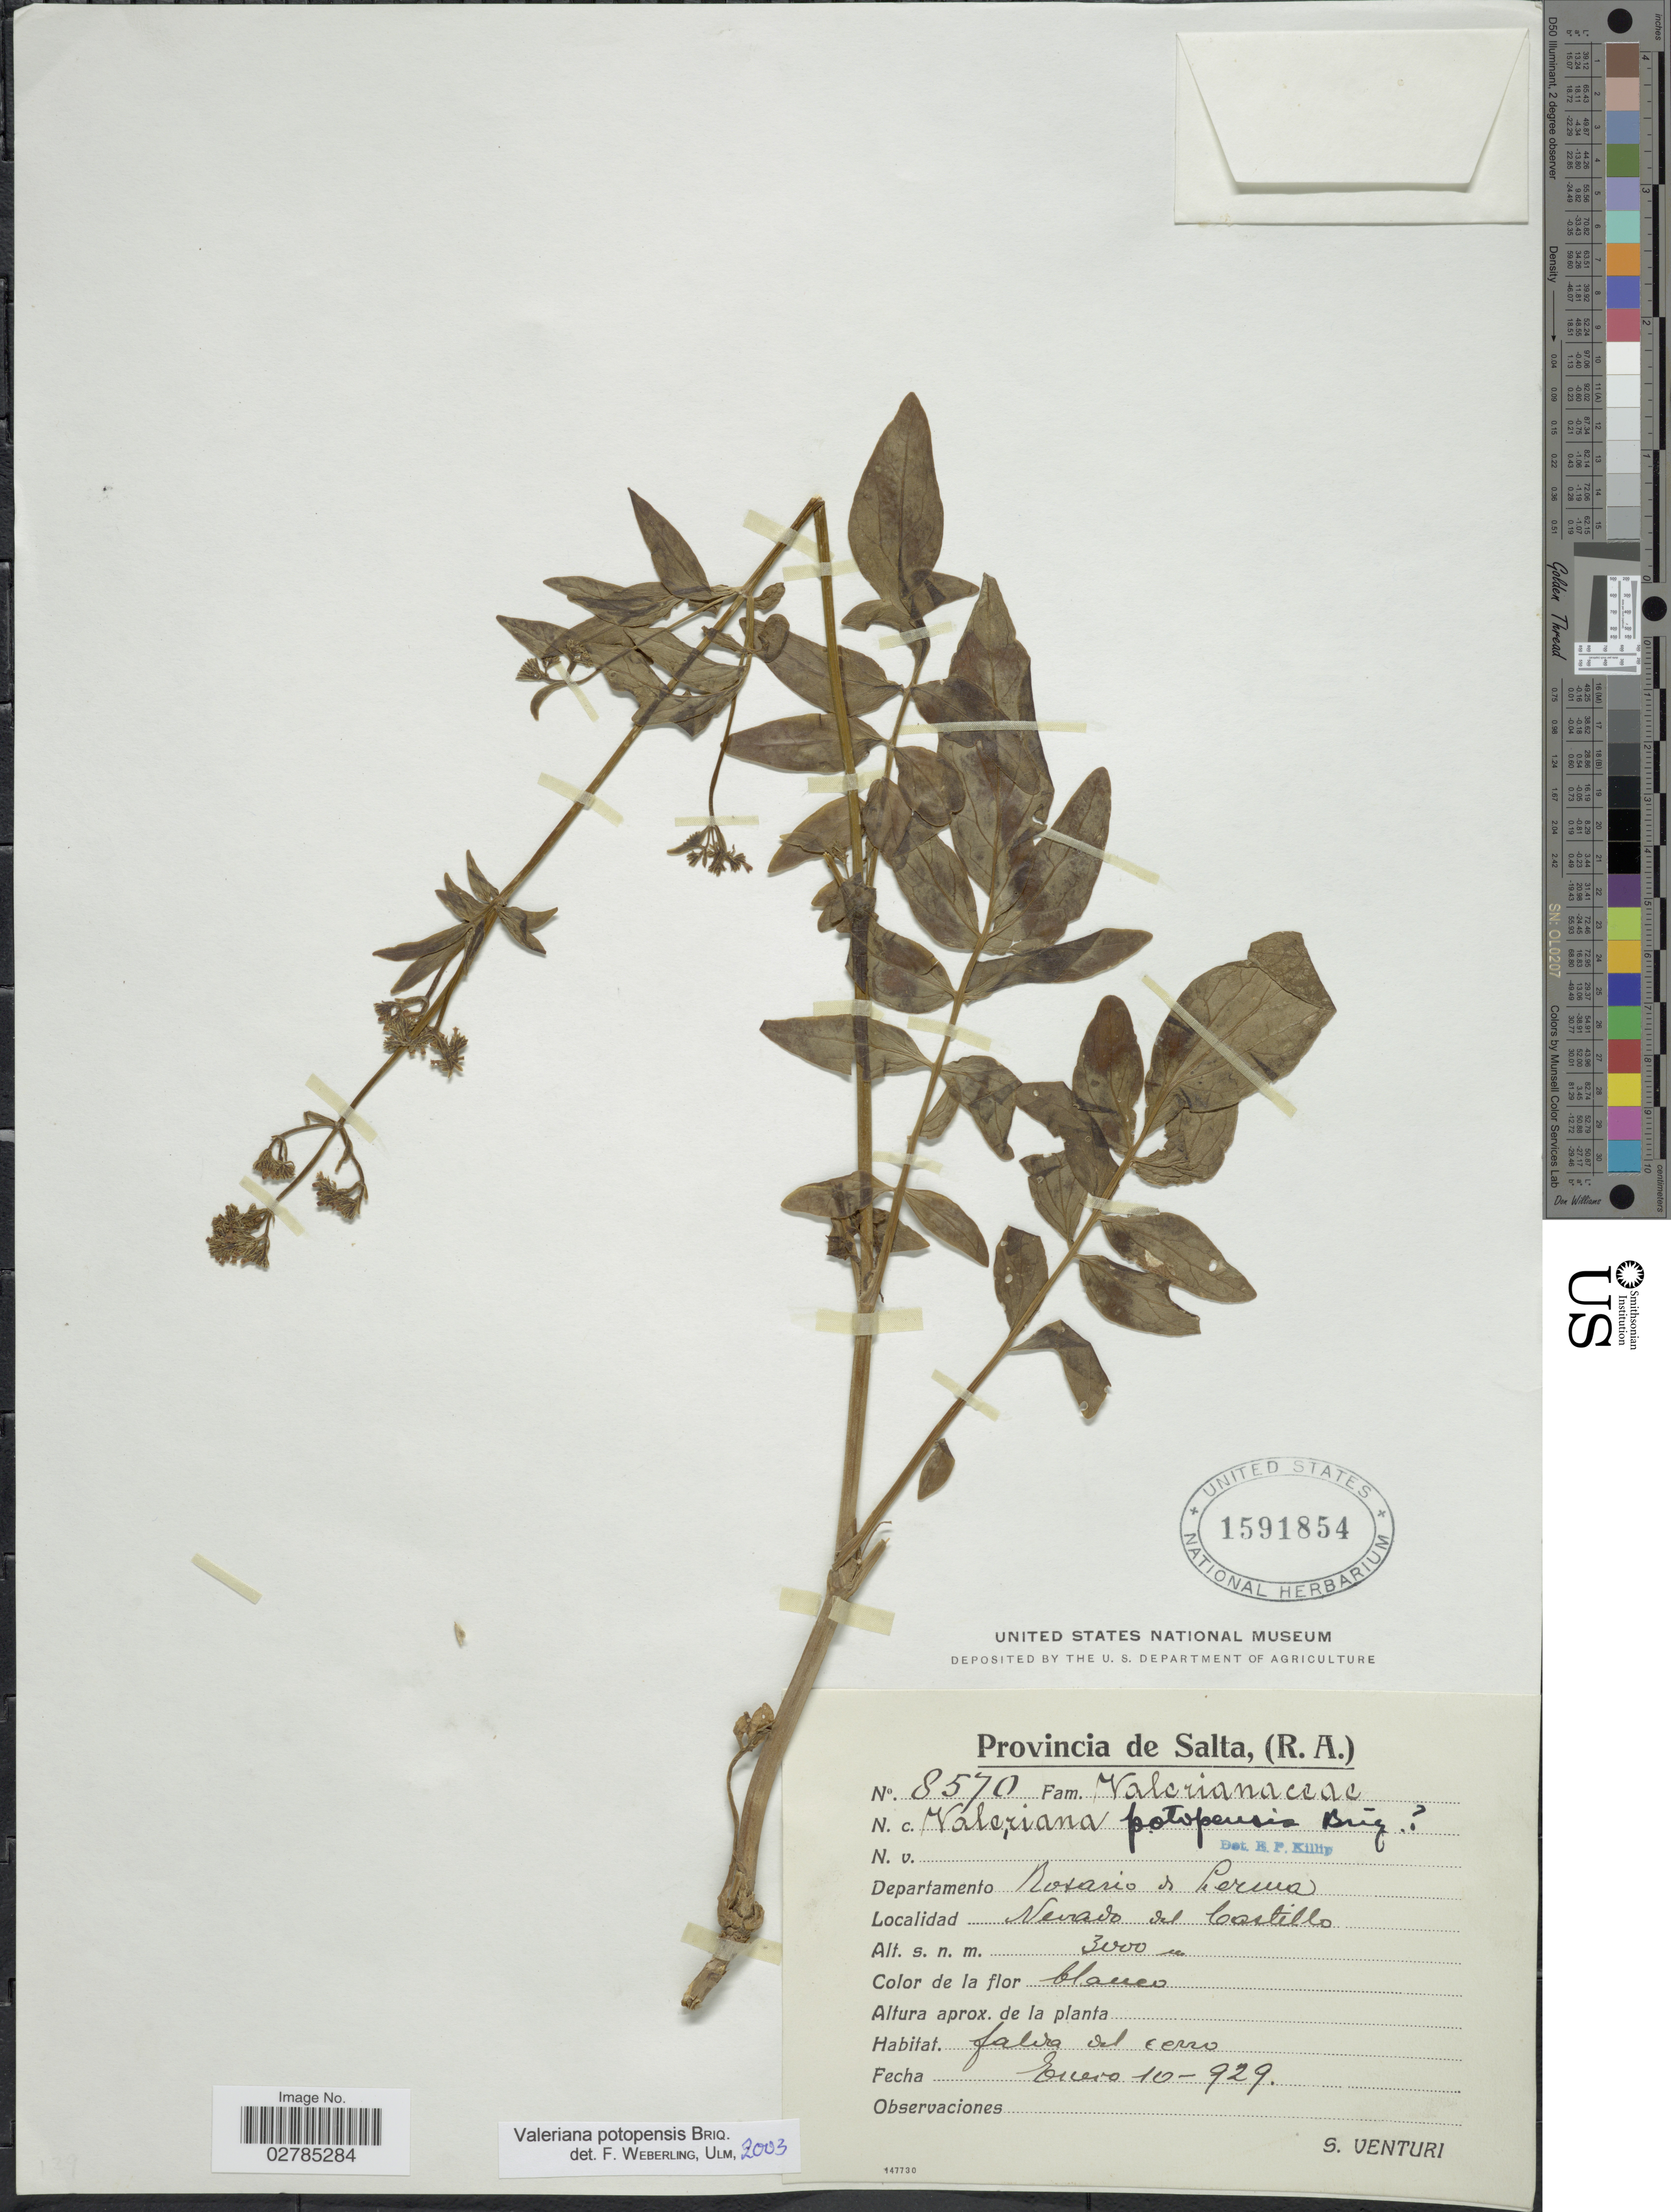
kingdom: Plantae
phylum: Tracheophyta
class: Magnoliopsida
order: Dipsacales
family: Caprifoliaceae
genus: Valeriana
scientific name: Valeriana potopensis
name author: Briq.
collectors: S. Venturi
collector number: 8570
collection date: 1929-01-10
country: Argentina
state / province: Salta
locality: Departamento Rosario de Lerma. Nevado del Castillo.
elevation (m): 3000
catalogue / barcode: US 1591854